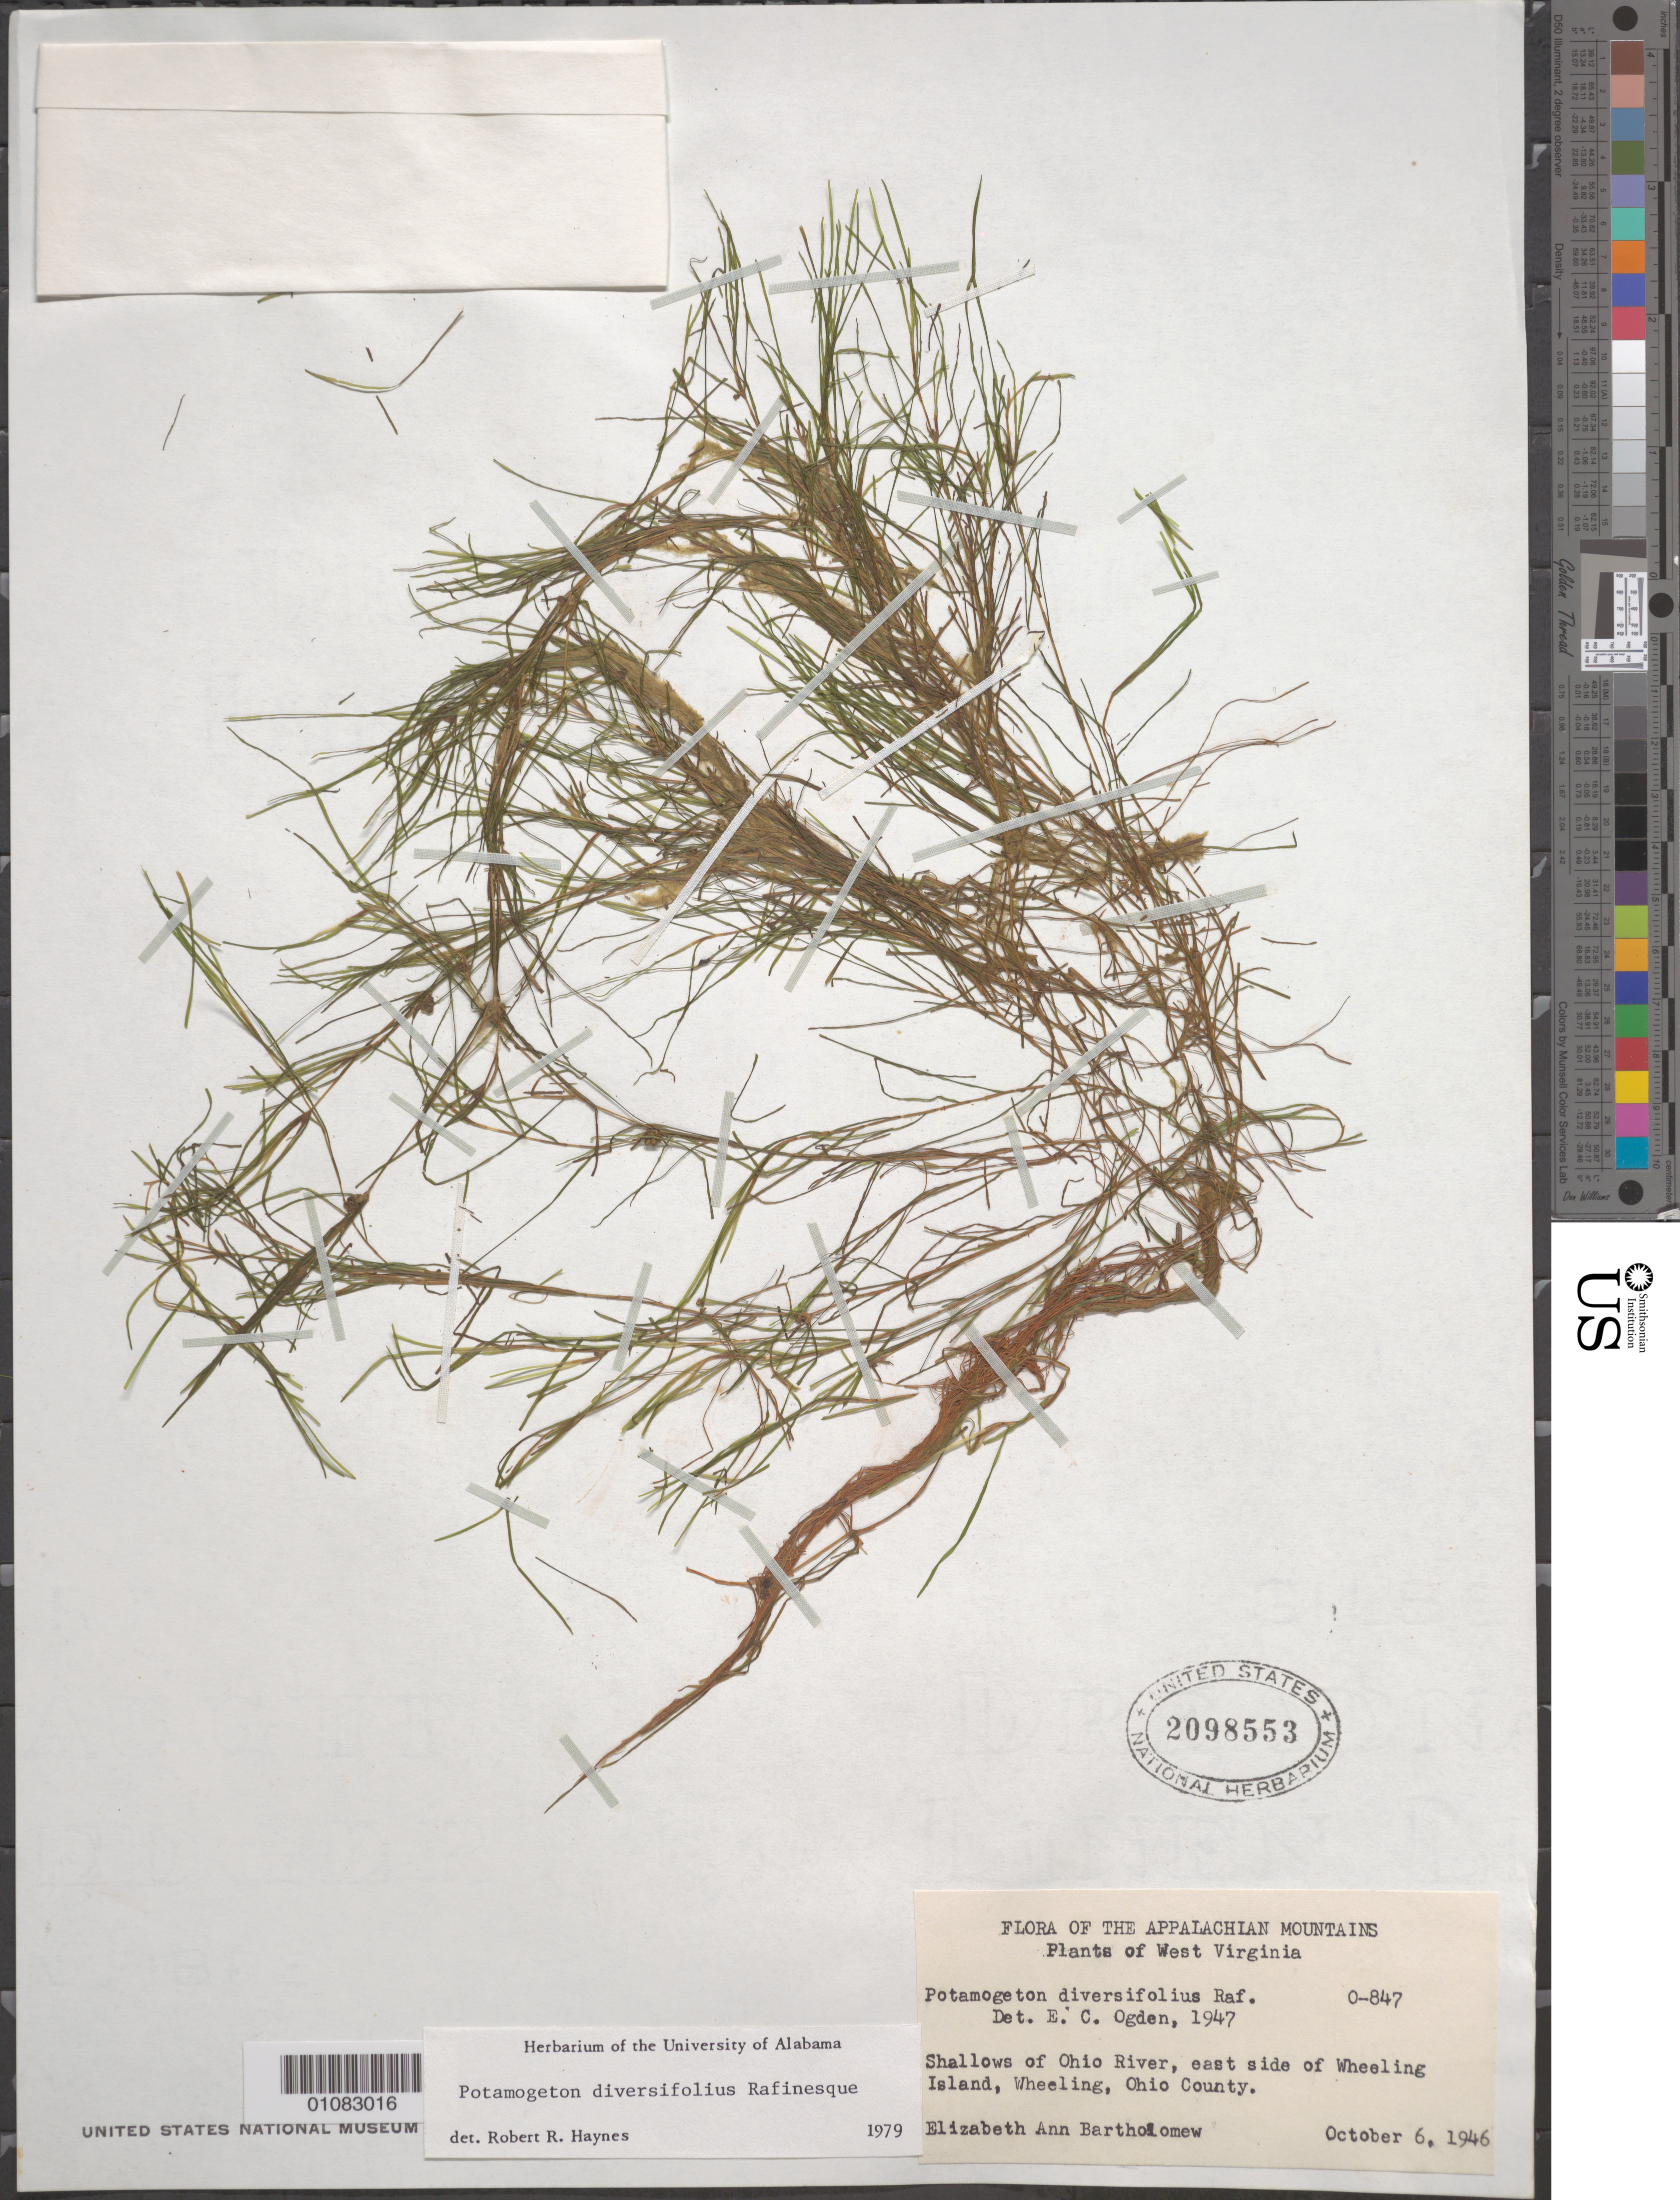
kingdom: Plantae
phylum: Tracheophyta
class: Liliopsida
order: Alismatales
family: Potamogetonaceae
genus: Potamogeton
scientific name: Potamogeton diversifolius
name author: Raf.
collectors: E. Bartholomew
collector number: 0-847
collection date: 1946-10-06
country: United States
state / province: West Virginia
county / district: Ohio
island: Wheeling Island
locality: Wheeling, east side of Wheeling Island, Ohio River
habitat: Shallow of river.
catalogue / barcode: US 2098553